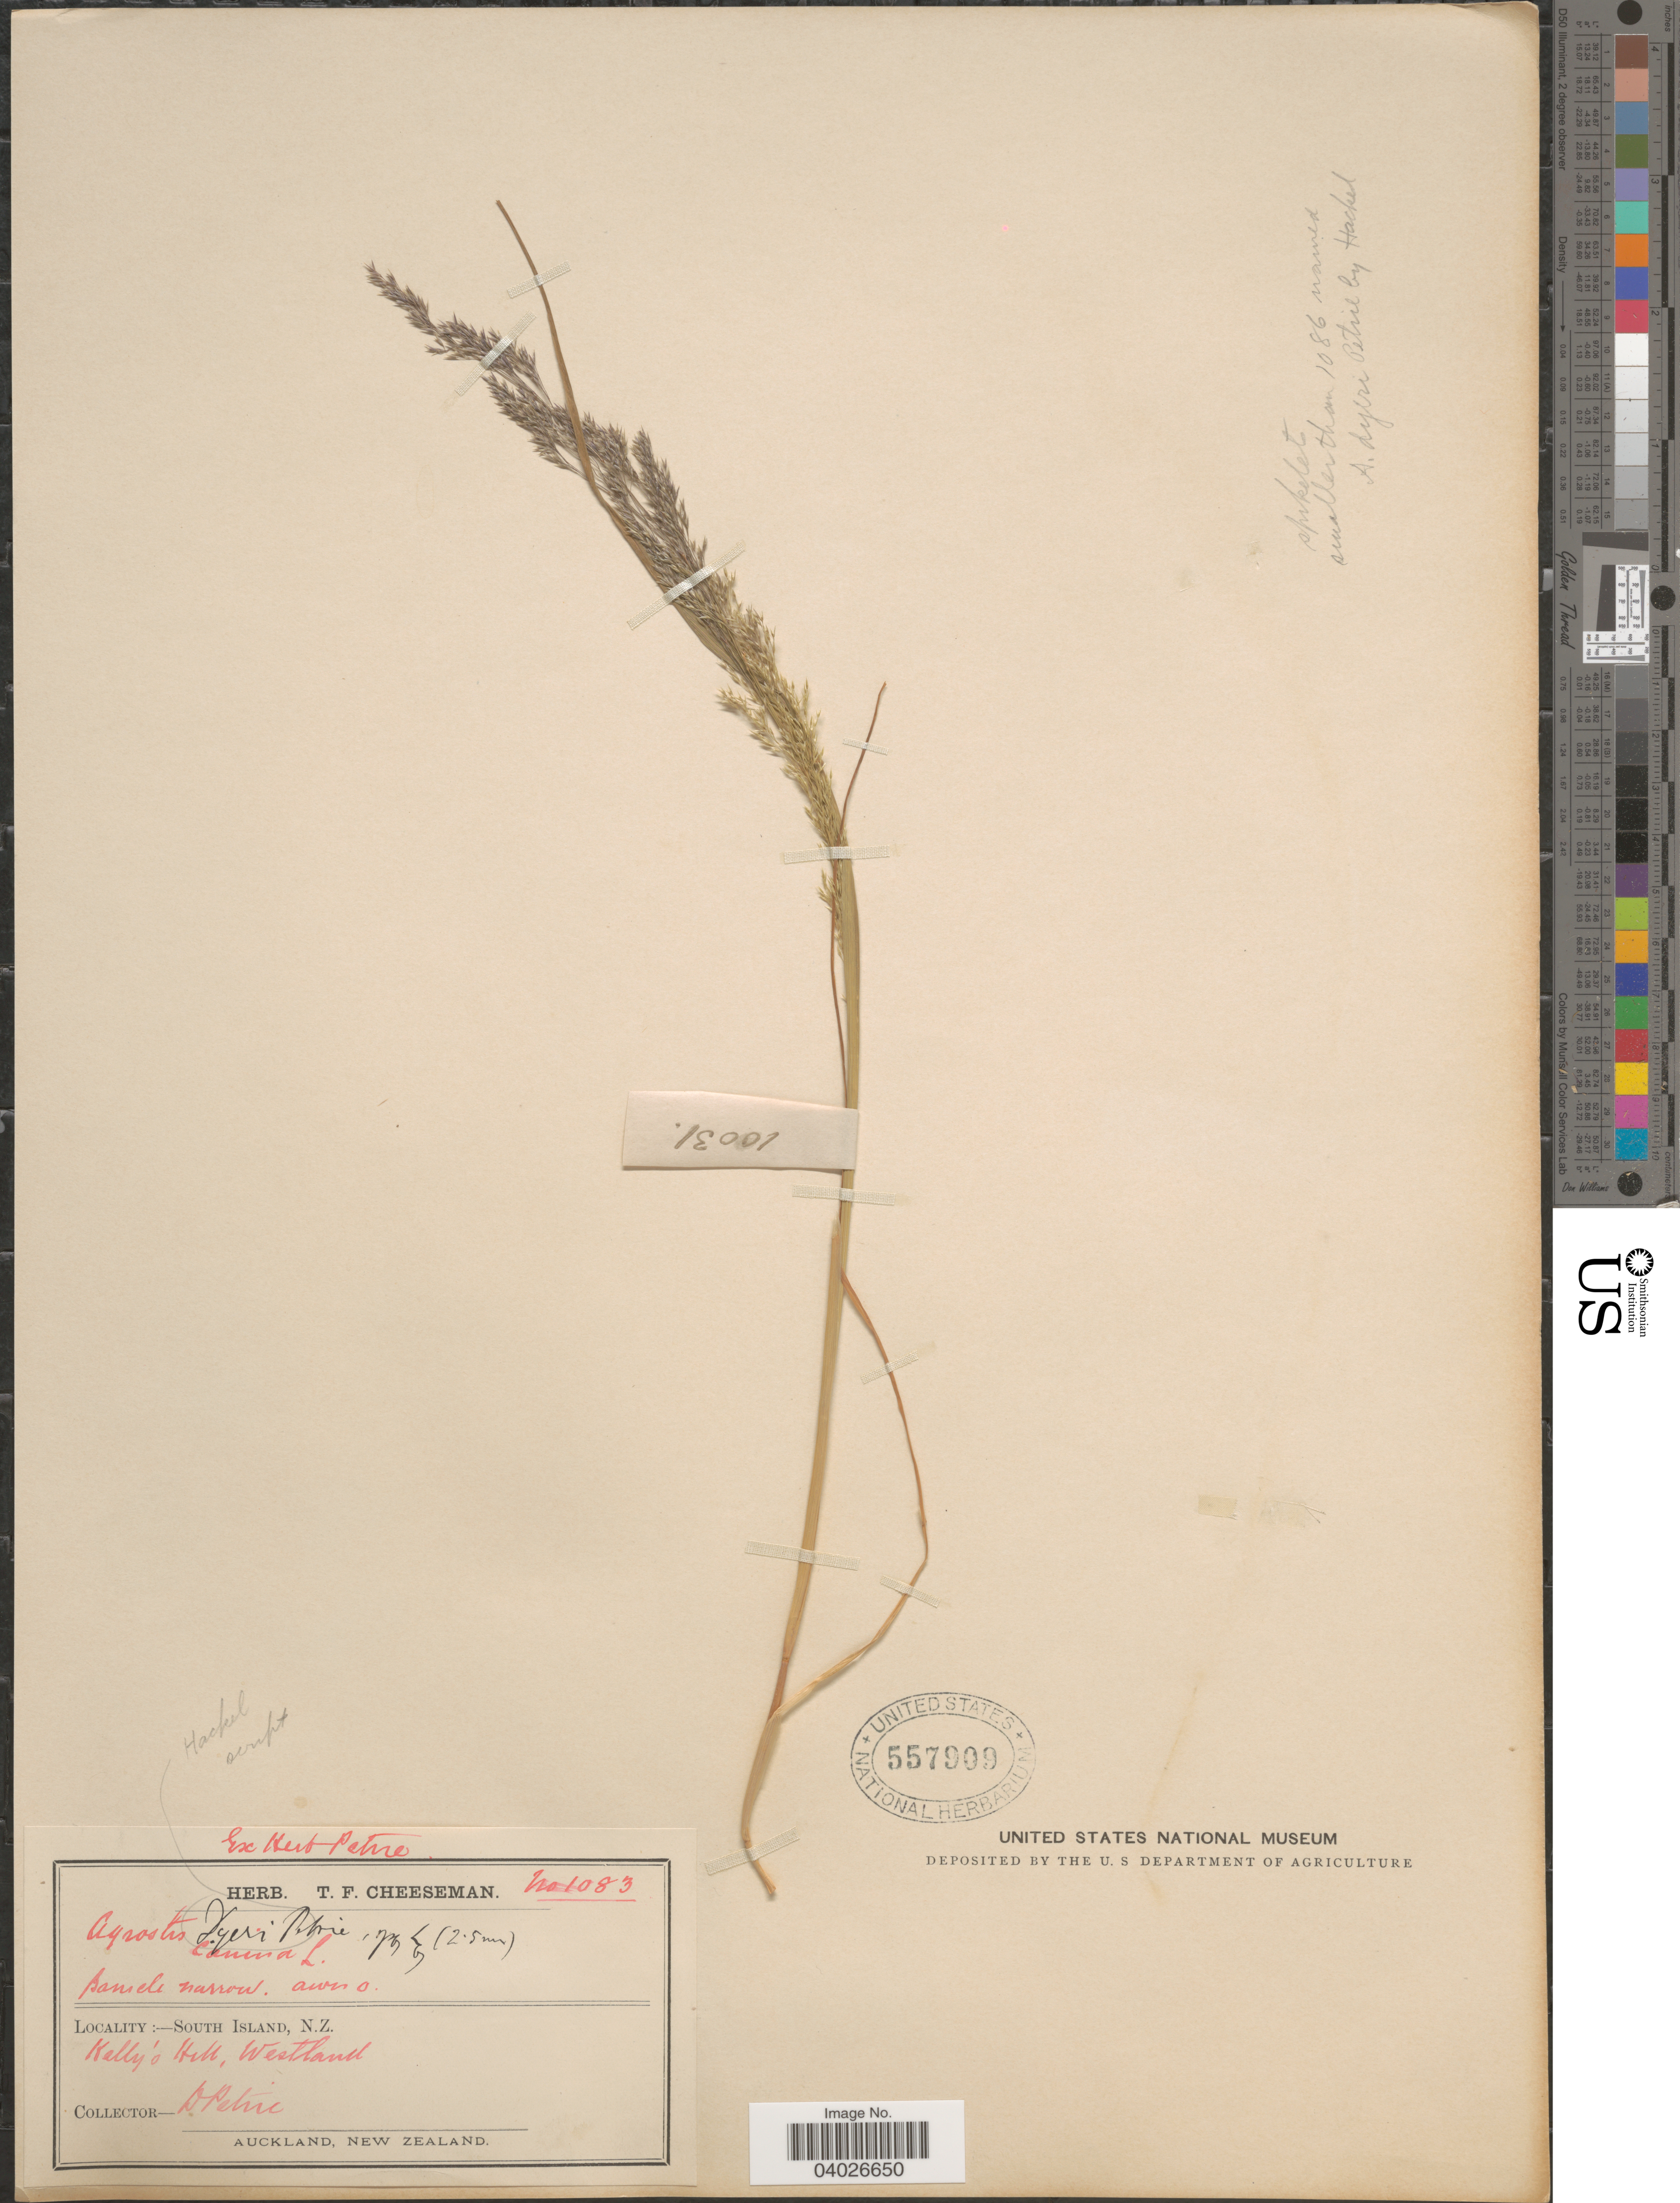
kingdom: Plantae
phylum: Tracheophyta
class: Liliopsida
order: Poales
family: Poaceae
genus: Agrostis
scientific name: Agrostis dyeri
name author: Petrie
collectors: D. Petrie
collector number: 1083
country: New Zealand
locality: South Island. Kelly's Hill, Westland.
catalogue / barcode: US 557909